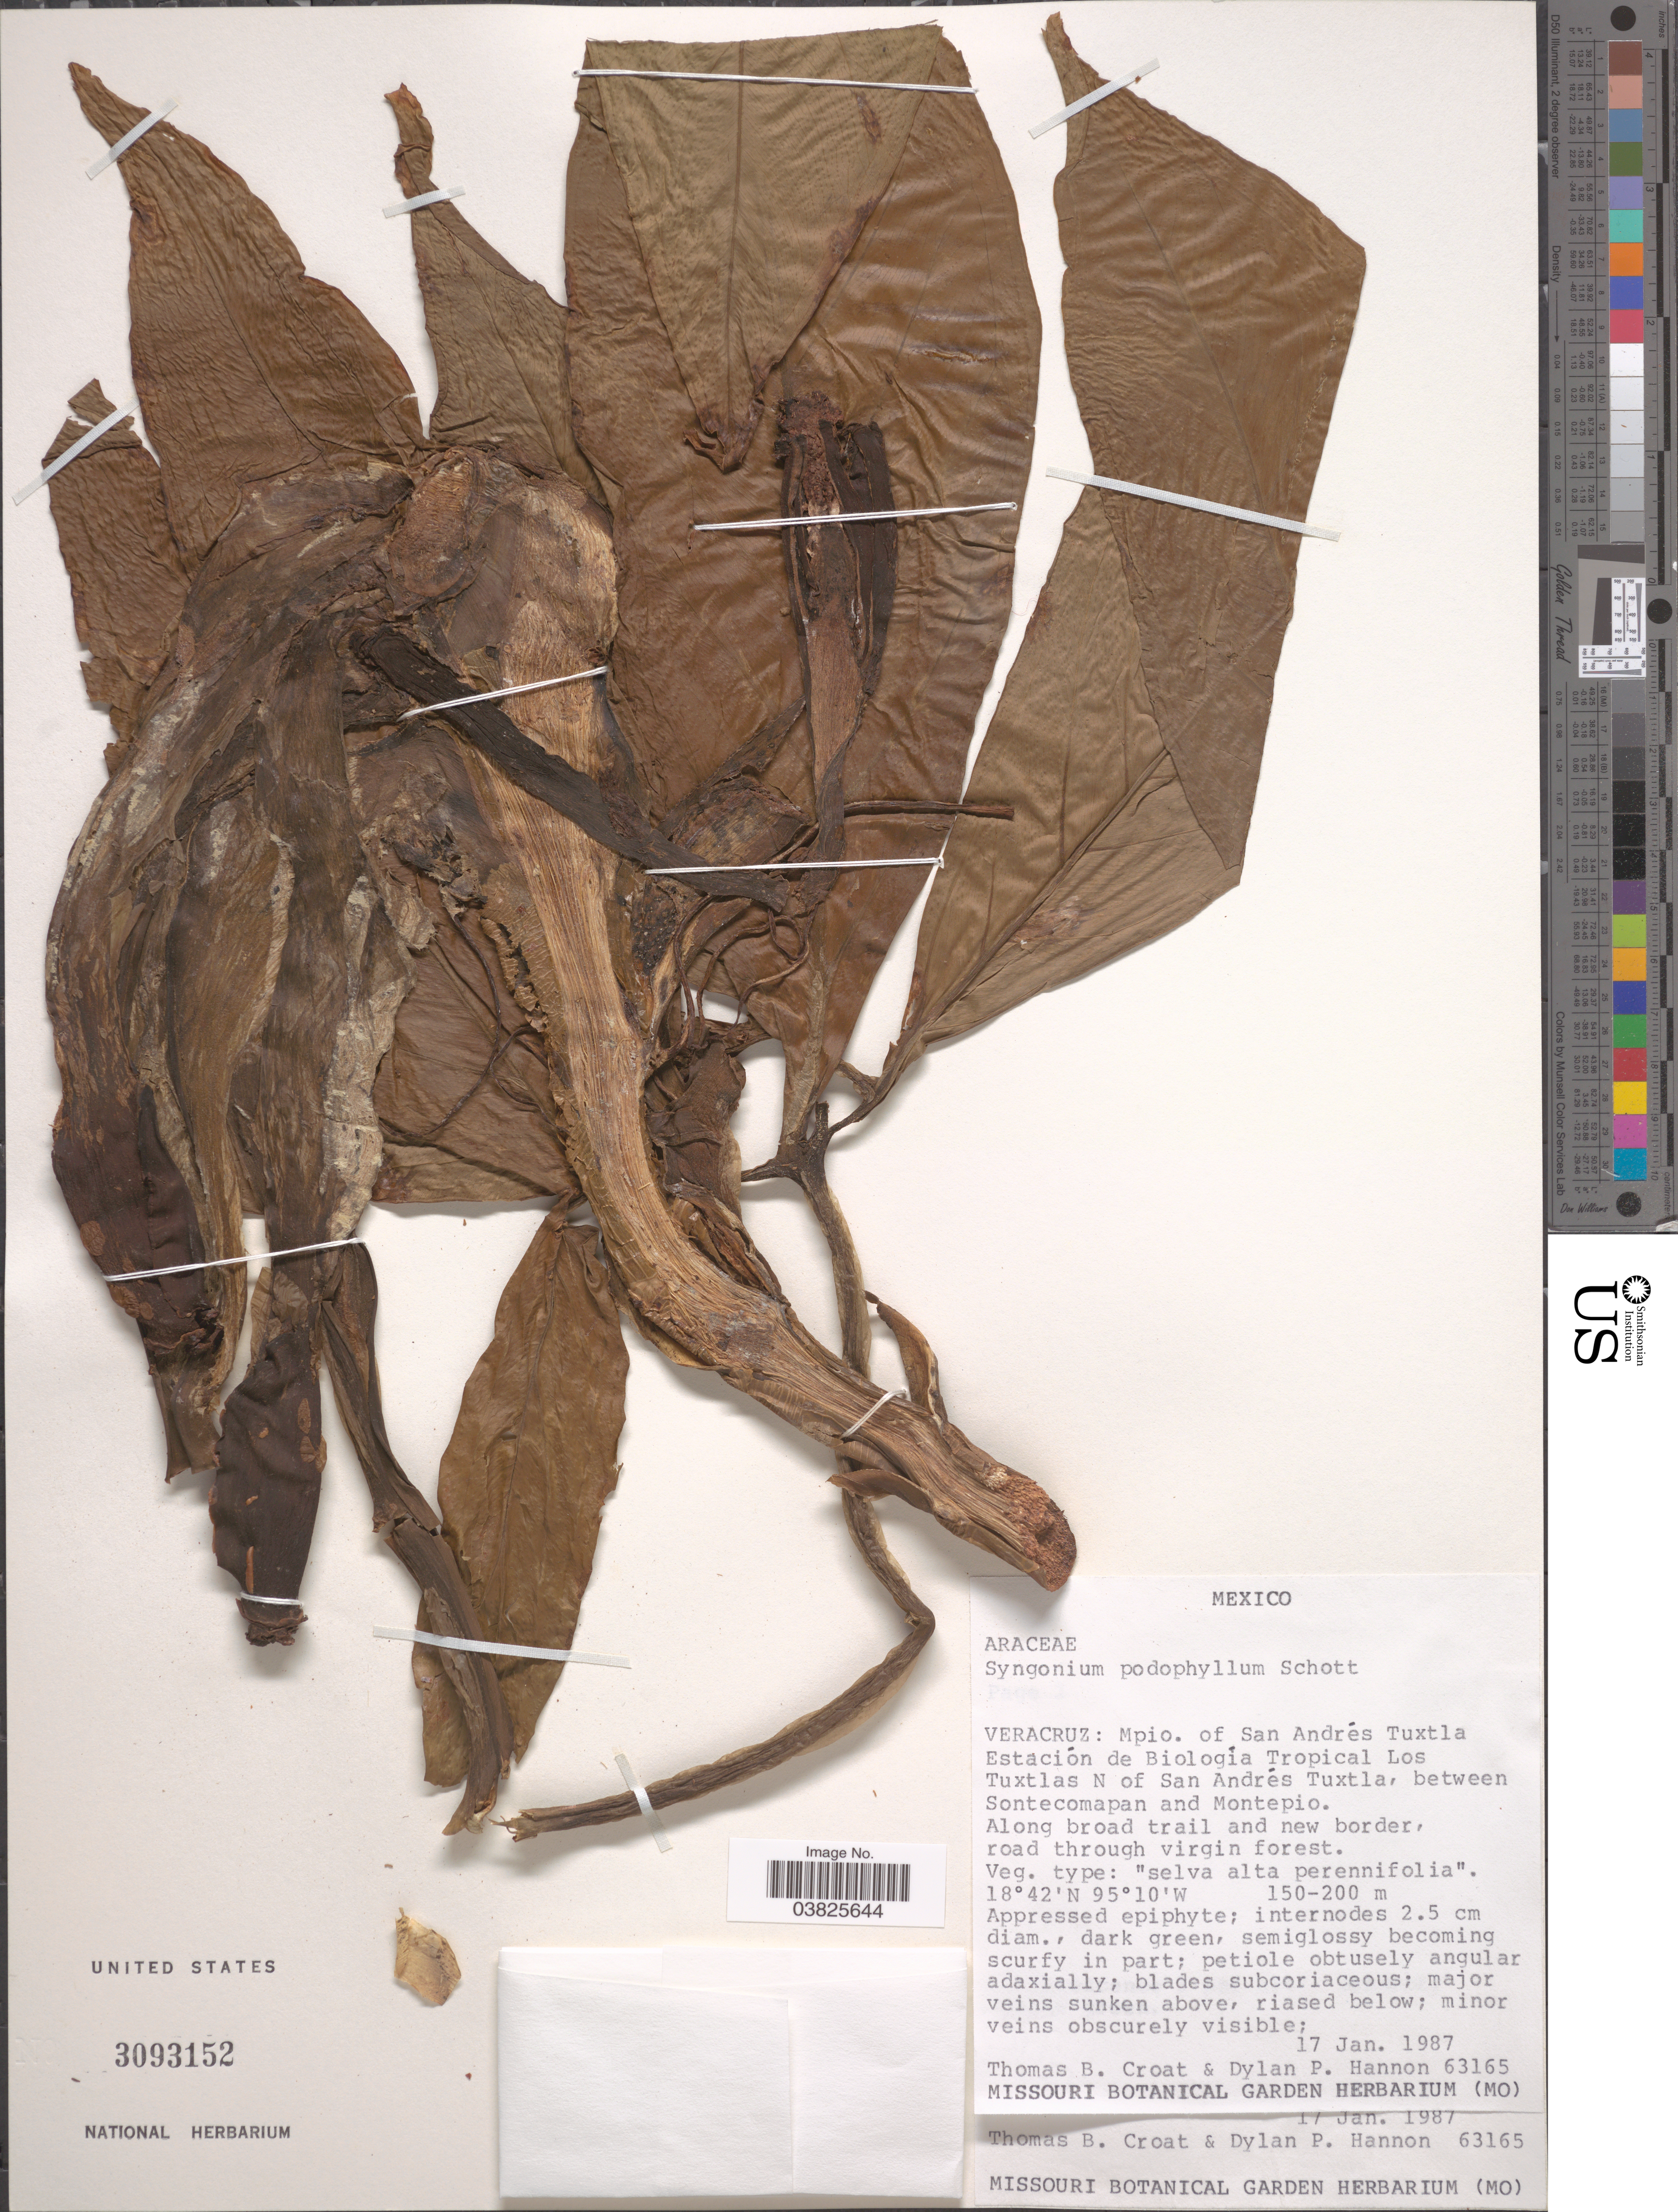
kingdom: Plantae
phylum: Tracheophyta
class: Liliopsida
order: Alismatales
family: Araceae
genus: Syngonium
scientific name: Syngonium podophyllum 'Lemon-Lime'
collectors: T. B. Croat & D. Hannon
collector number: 63165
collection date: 1987-01-17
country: Mexico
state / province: Veracruz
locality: Veracruz: Mpio. of San Andrés Tuxtla, between Sontecomapan and Montepio. Along broad trail and new border, road through virgin forest.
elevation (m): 150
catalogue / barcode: US 3093152